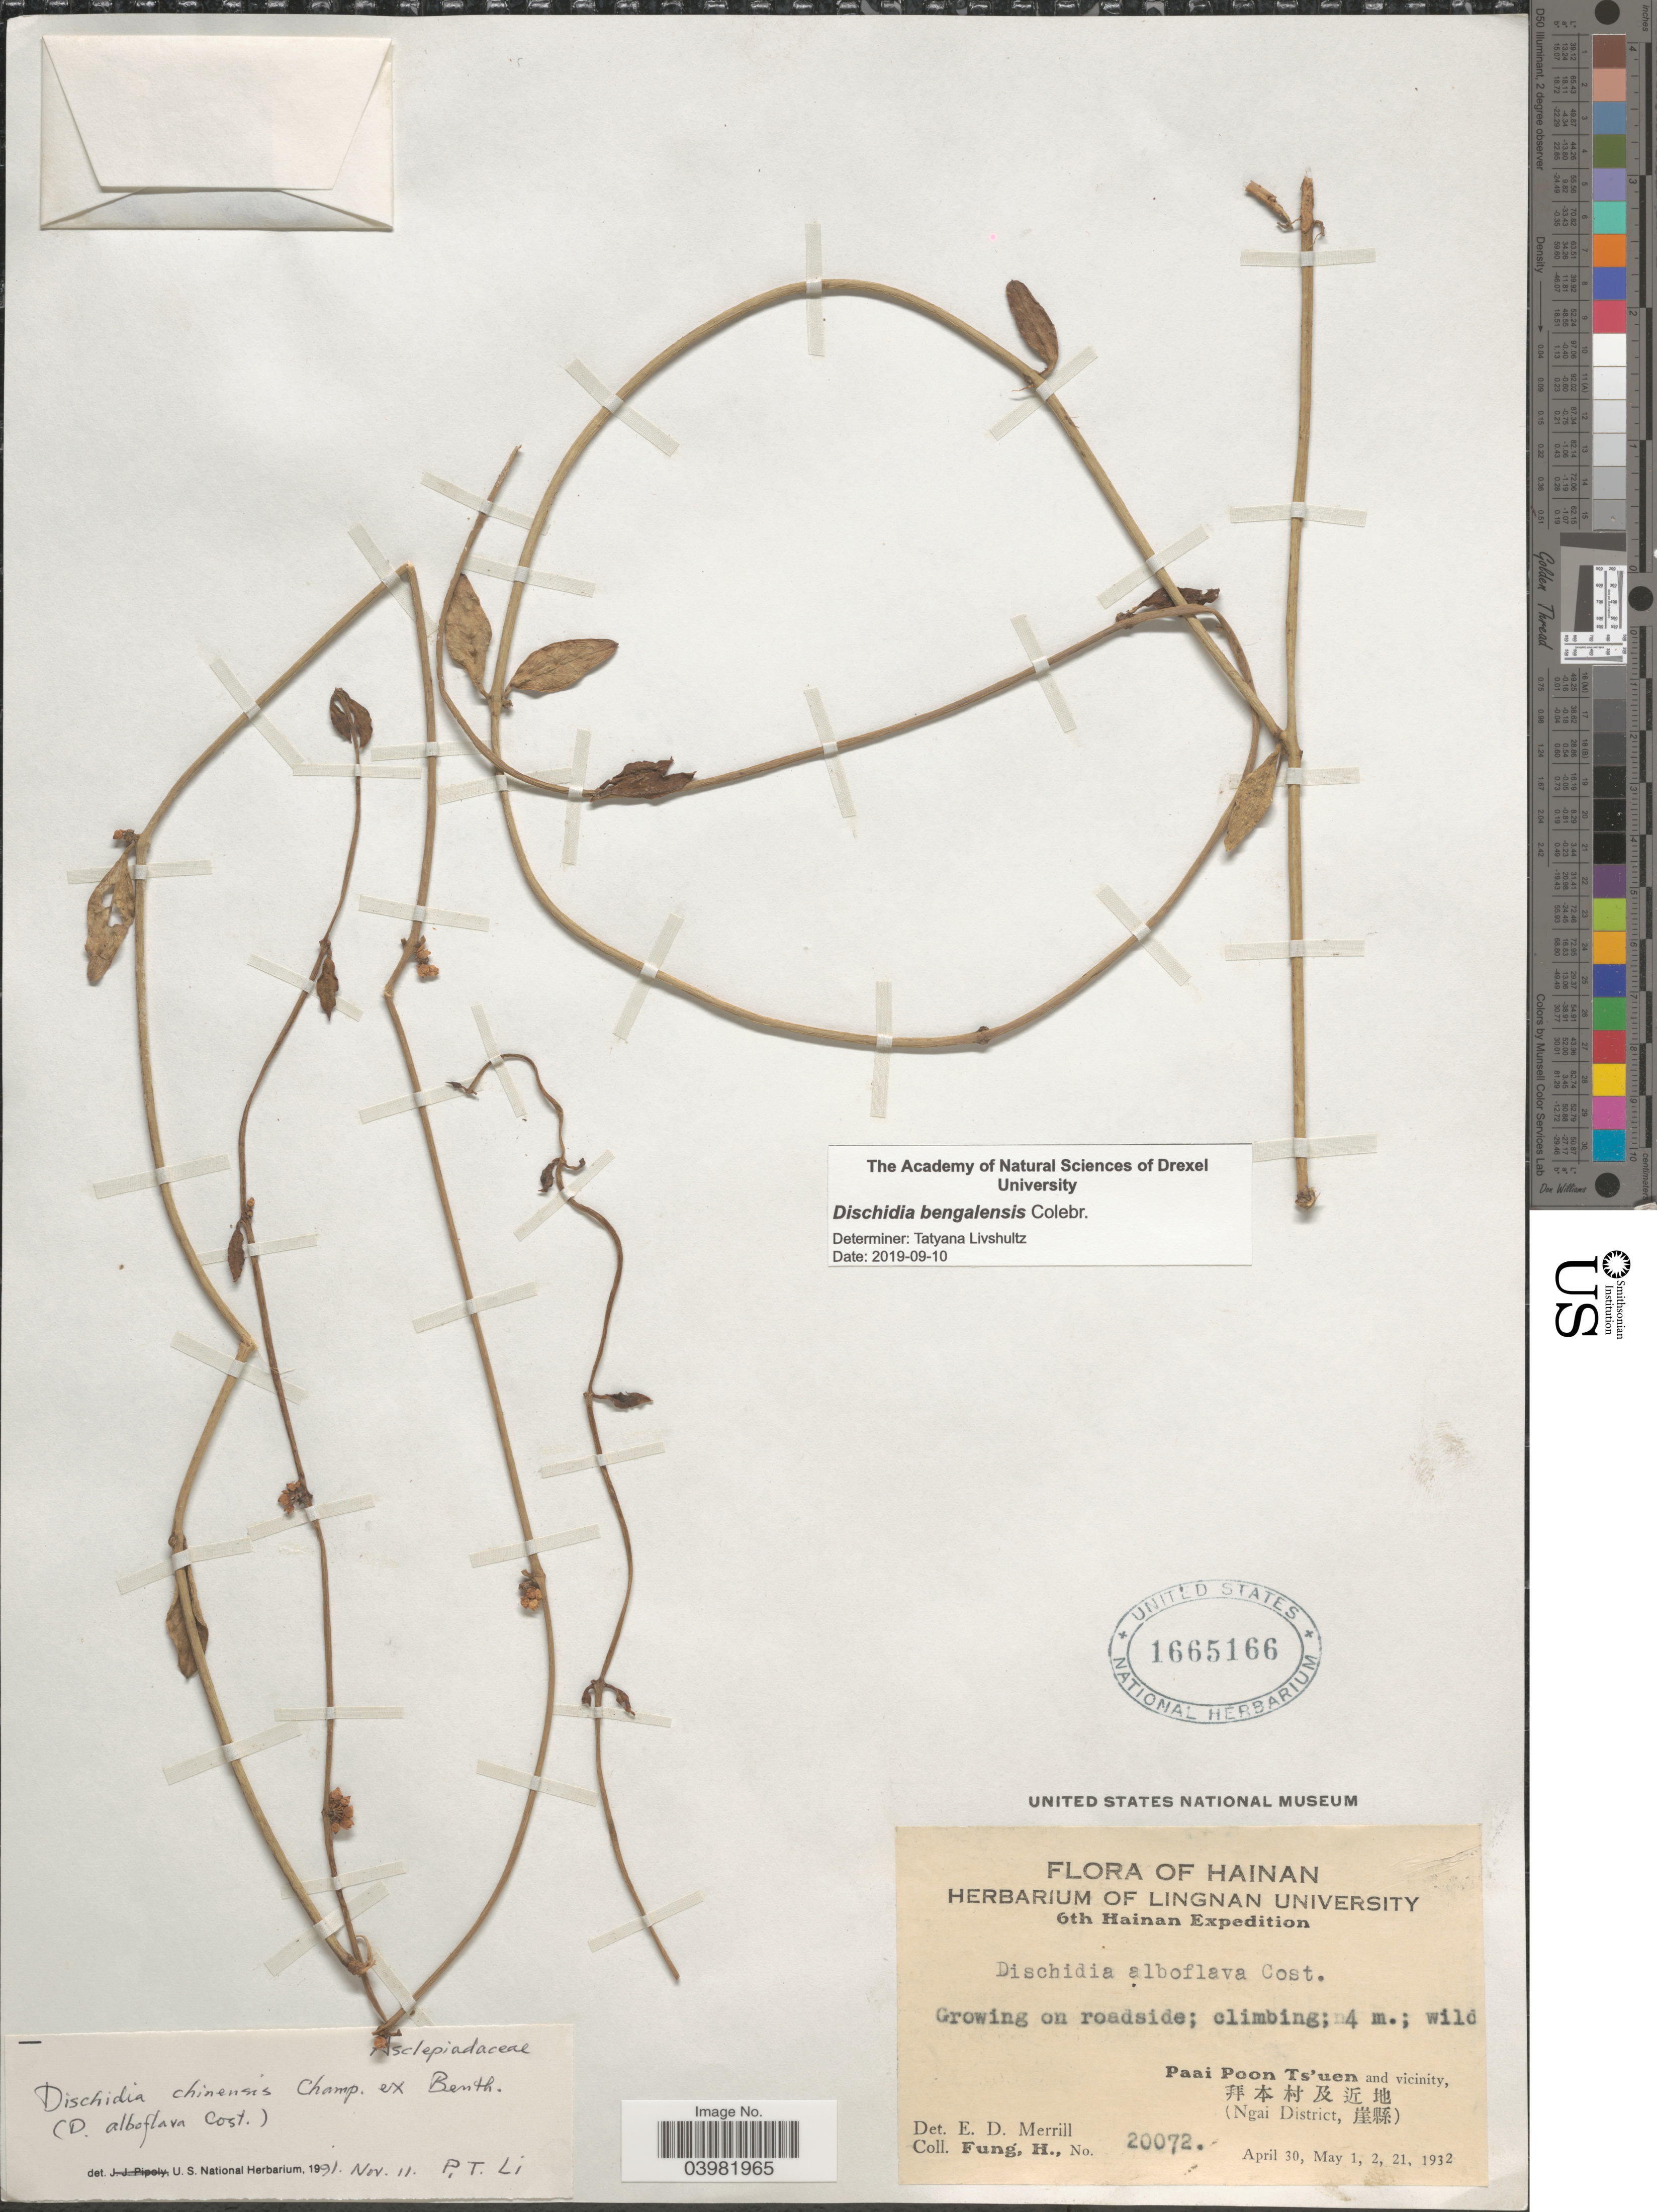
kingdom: Plantae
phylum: Tracheophyta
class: Magnoliopsida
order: Gentianales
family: Apocynaceae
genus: Dischidia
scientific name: Dischidia bengalensis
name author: Colebr.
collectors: H. Fung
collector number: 20072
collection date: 1932-04-30/1932-05-21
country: China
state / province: Hainan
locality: Paai Poon Ts'uen and vicinity. (Ngai District).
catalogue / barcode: US 1665166